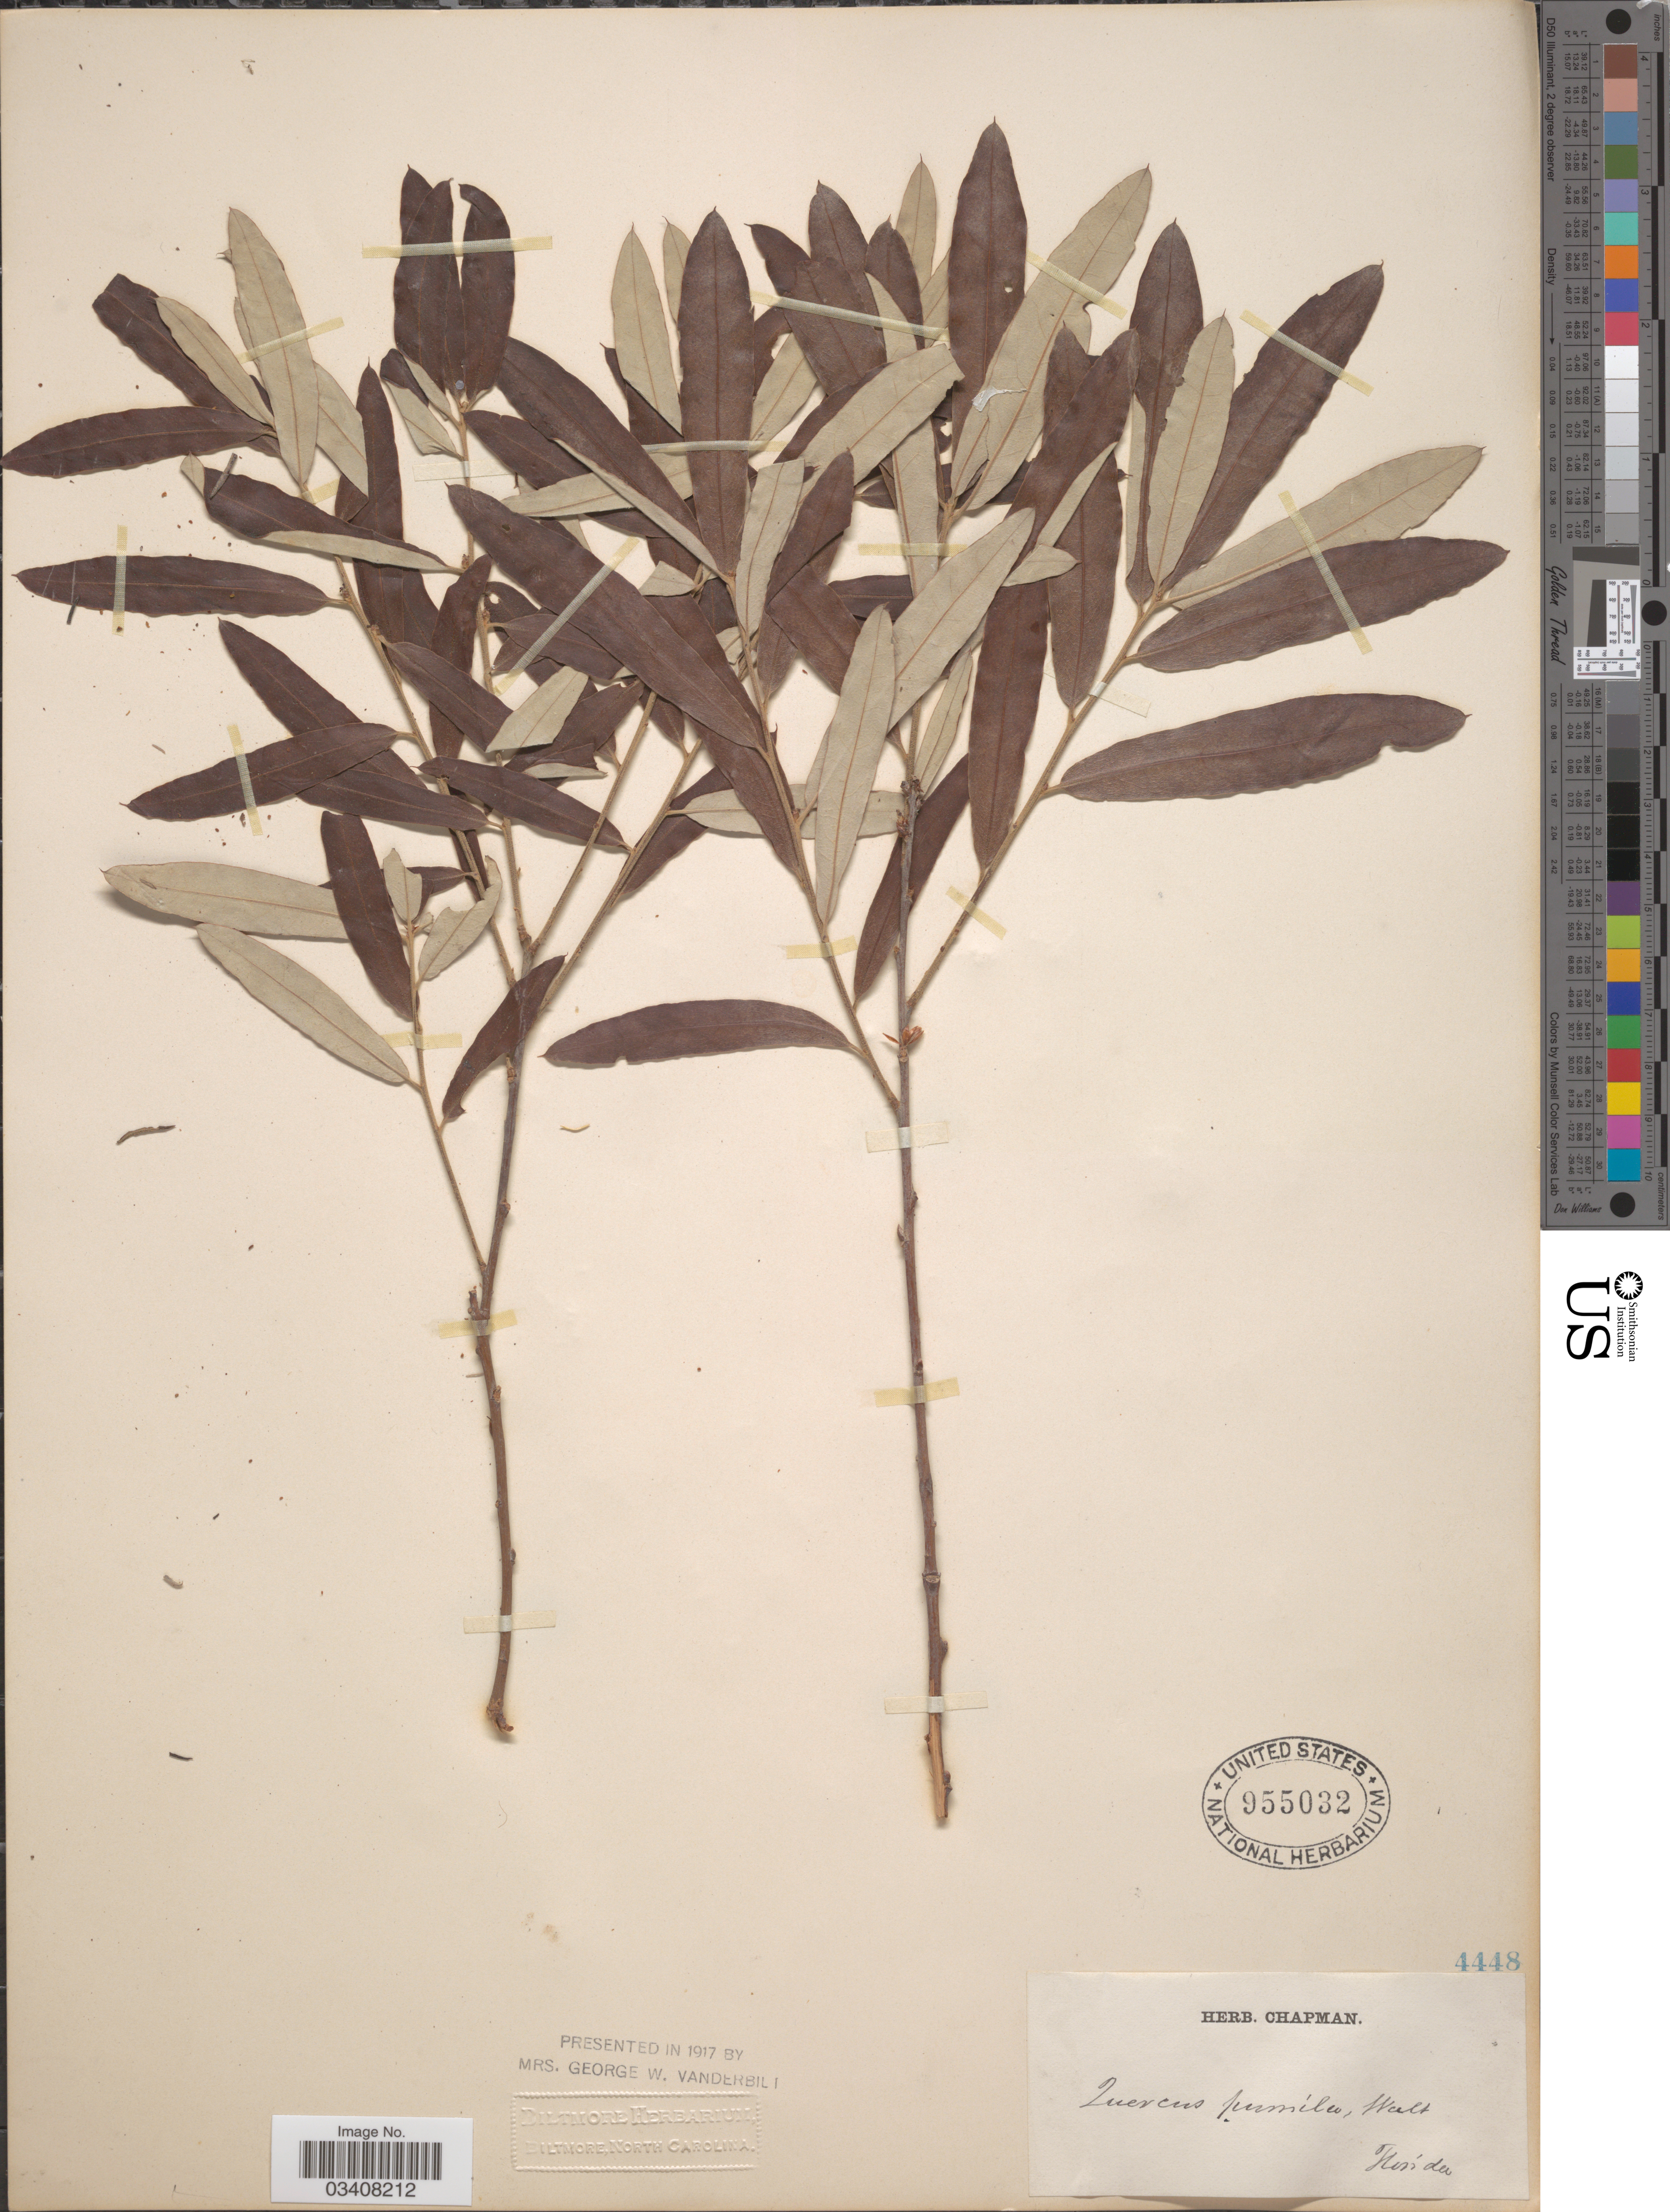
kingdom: Plantae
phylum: Tracheophyta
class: Magnoliopsida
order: Fagales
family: Fagaceae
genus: Quercus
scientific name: Quercus pumila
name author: Walter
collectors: ex herb. Chapman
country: United States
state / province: Florida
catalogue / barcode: US 955032